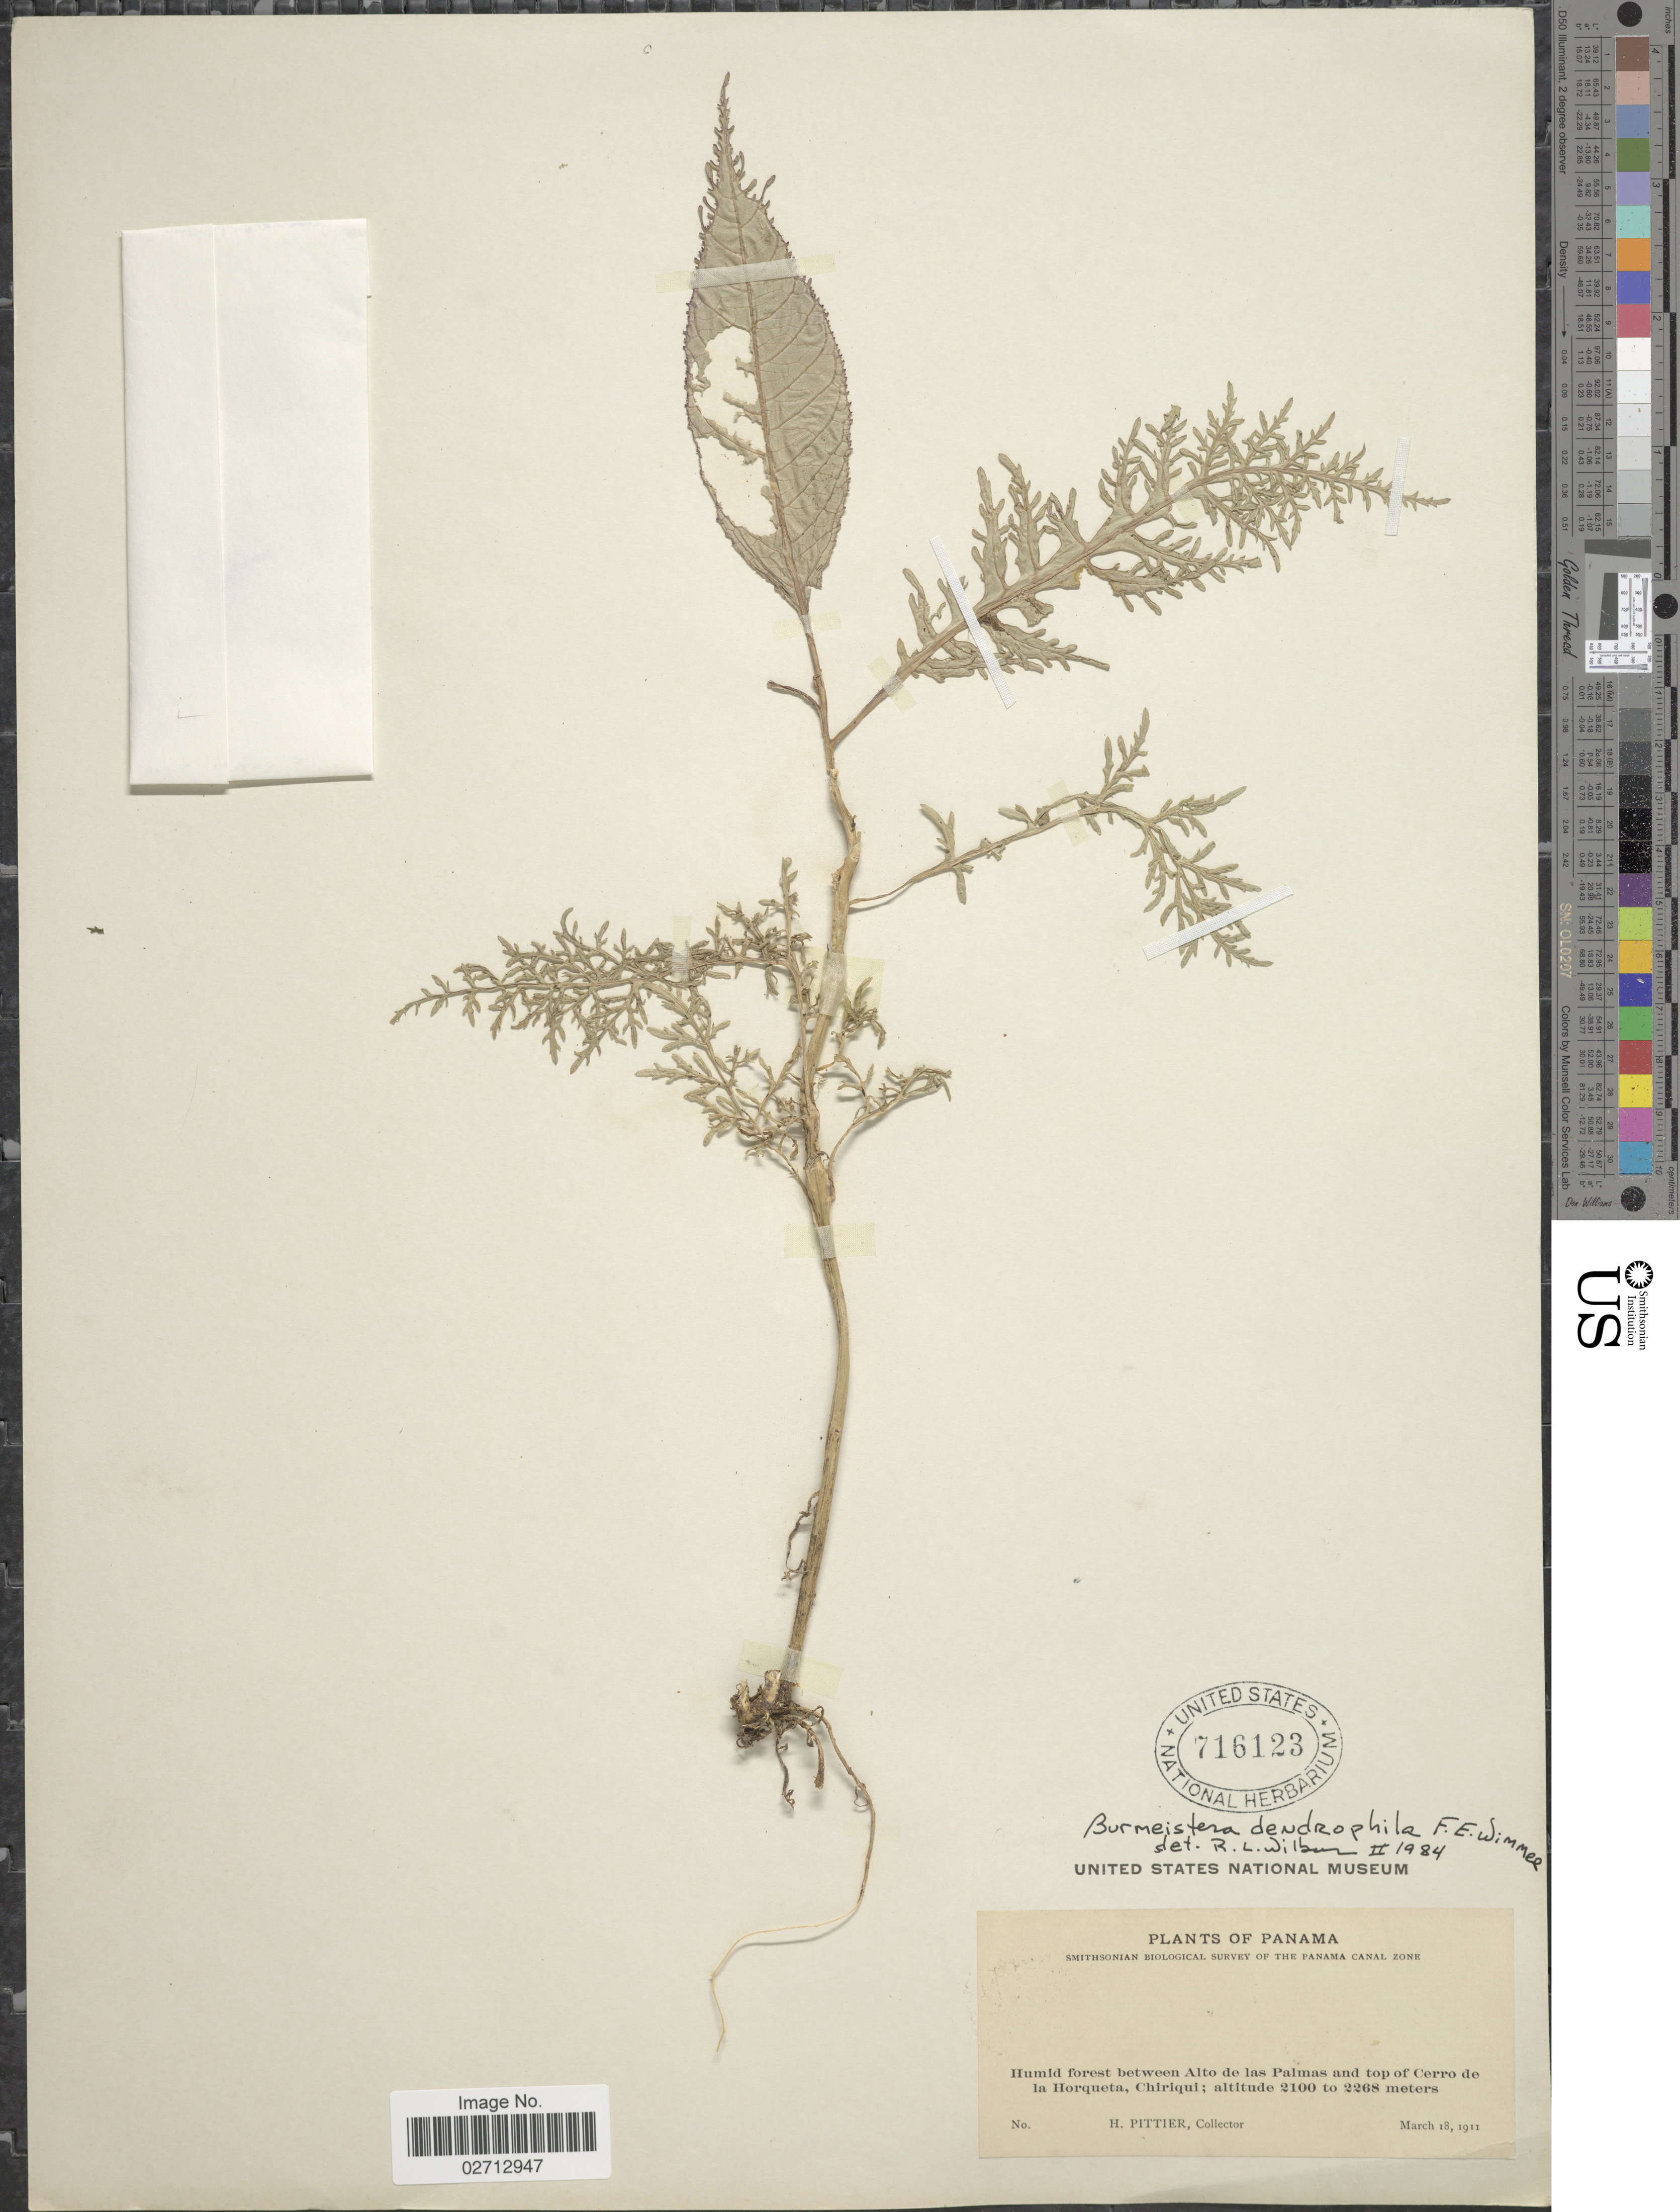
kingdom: Plantae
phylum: Tracheophyta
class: Magnoliopsida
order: Asterales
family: Campanulaceae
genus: Burmeistera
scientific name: Burmeistera dendrophila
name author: E. Wimm.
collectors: H. F. Pittier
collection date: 1911-03-18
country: Panama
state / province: Chiriqui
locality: Panama Canal Zone. between Alto de las Palmas and top of Cerro de la Horqueta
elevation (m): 2100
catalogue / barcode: US 716123